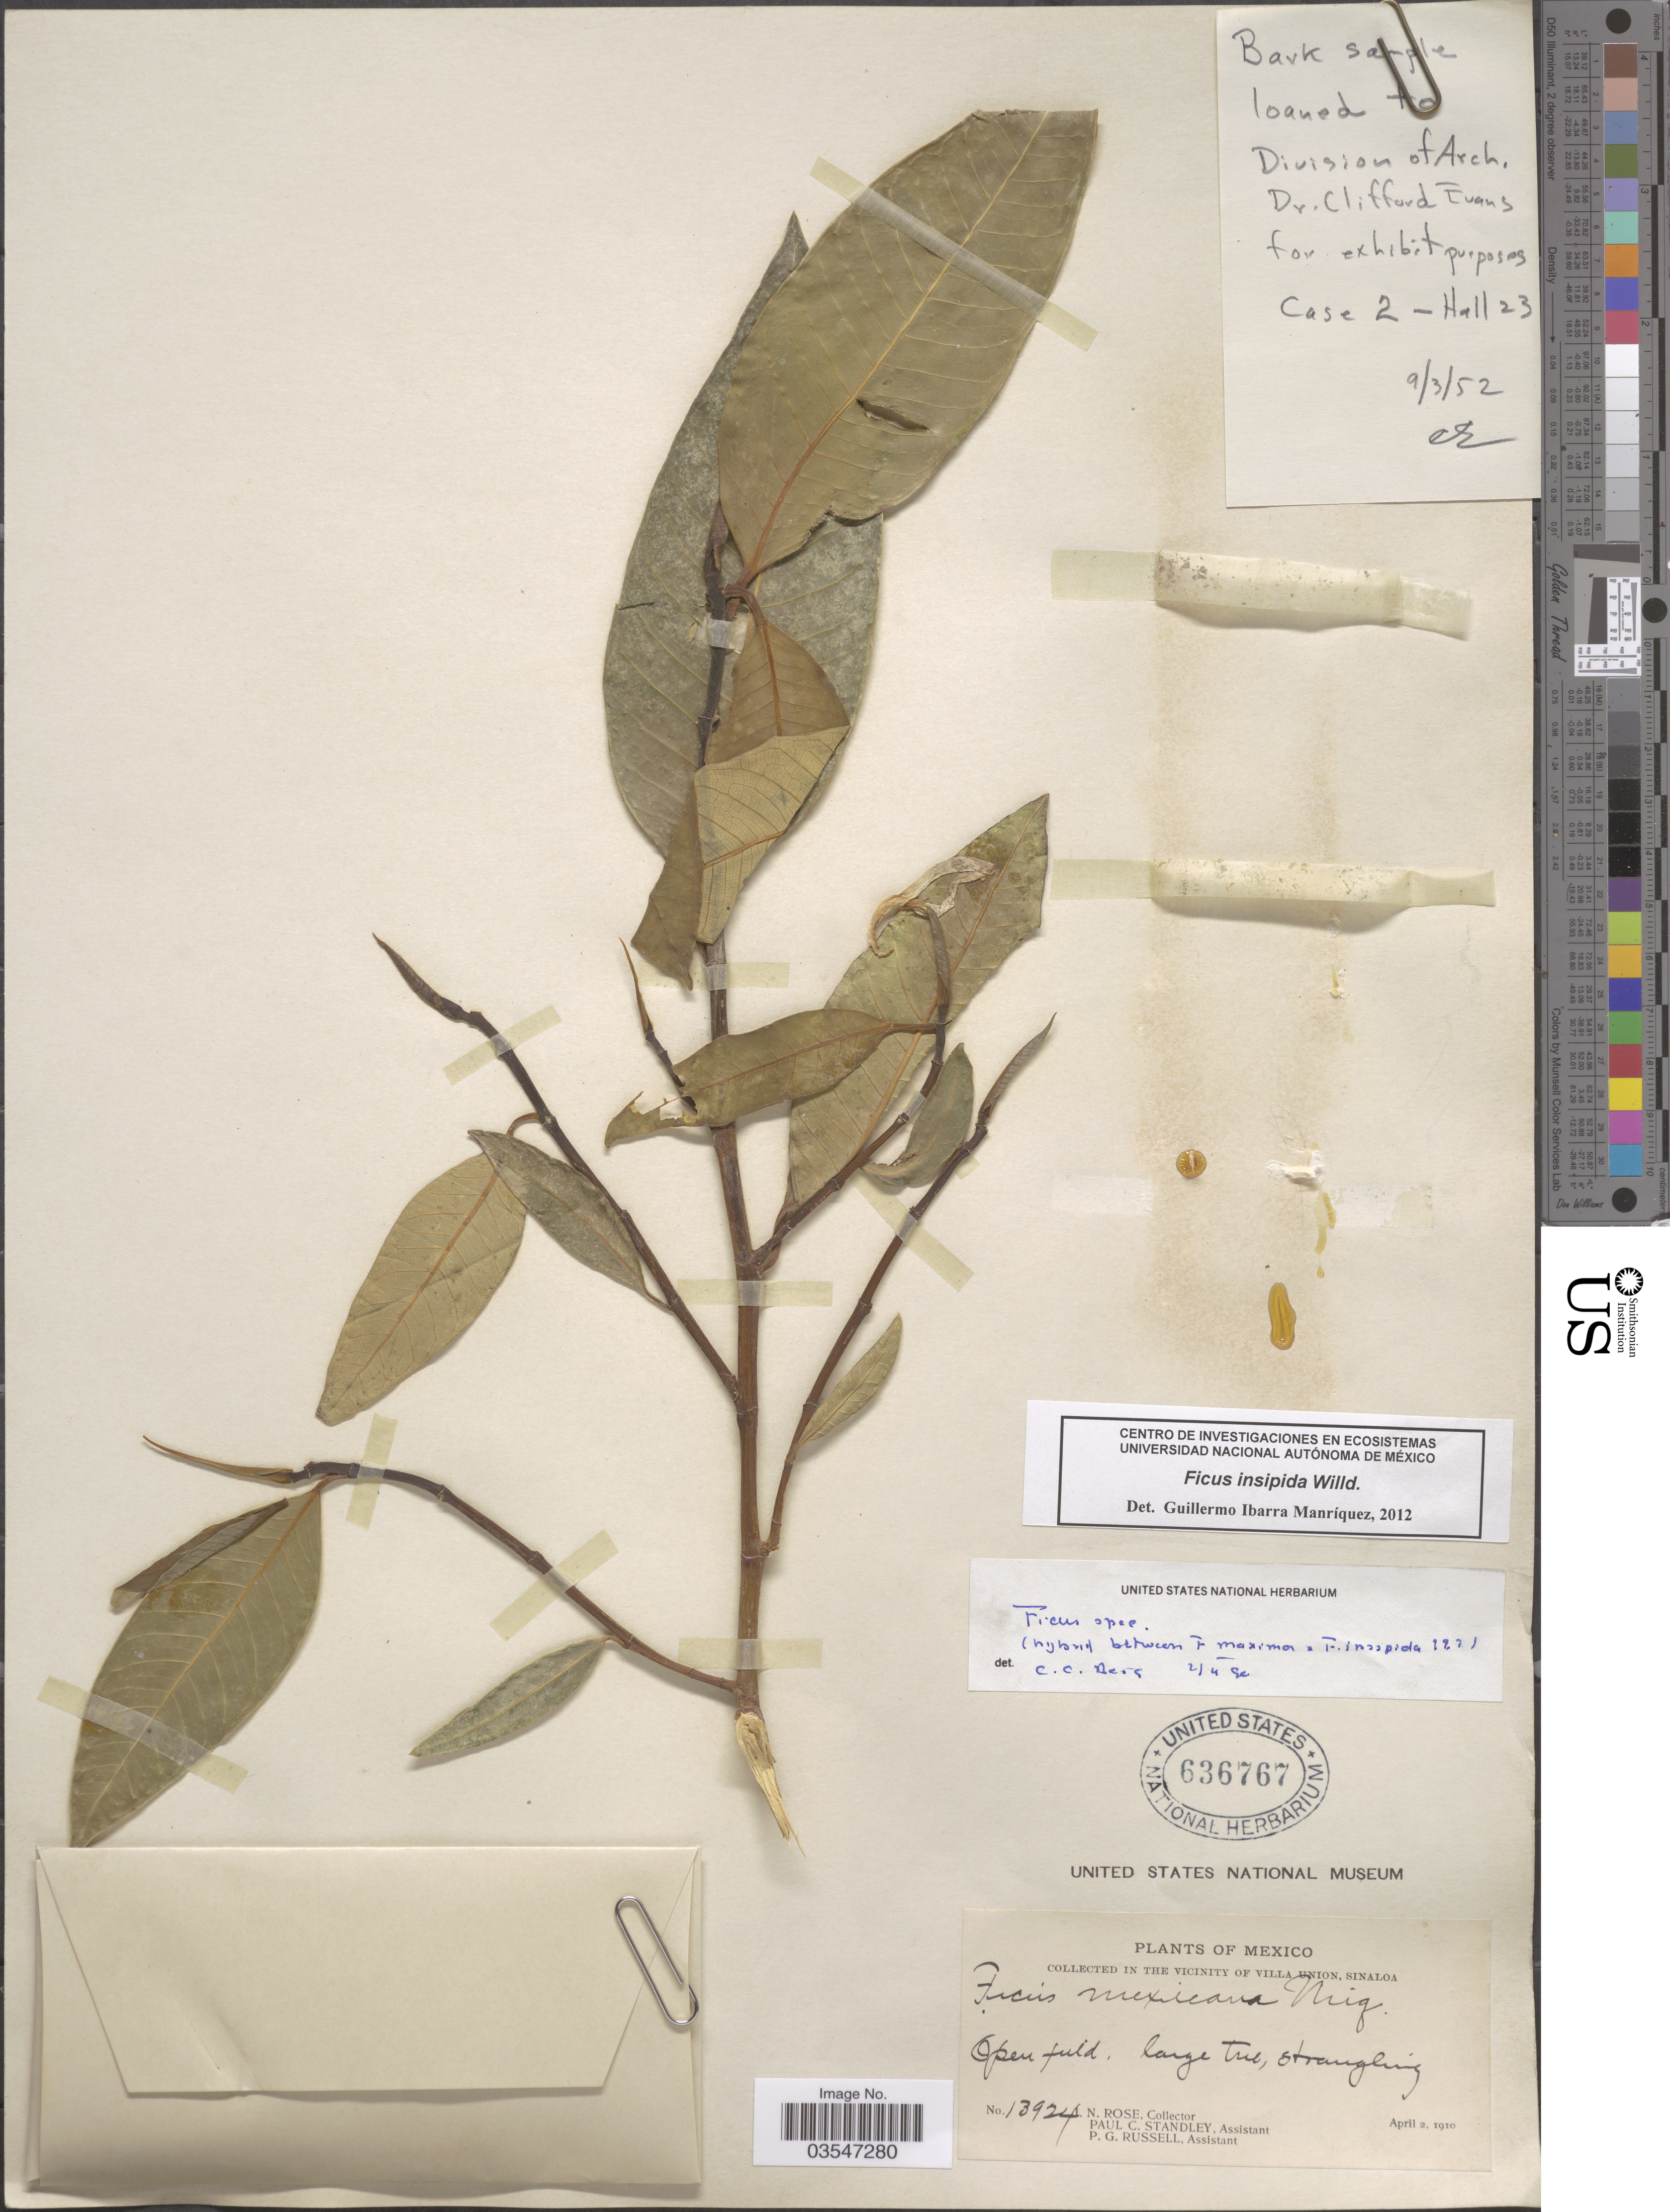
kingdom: Plantae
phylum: Tracheophyta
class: Magnoliopsida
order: Rosales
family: Moraceae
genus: Ficus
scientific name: Ficus insipida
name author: Willd.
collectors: J. N. Rose, P. C. Standley & P. G. Russell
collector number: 13924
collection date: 1910-04-02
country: Mexico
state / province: Sinaloa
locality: Vicinity of Villa Union.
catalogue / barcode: US 636767